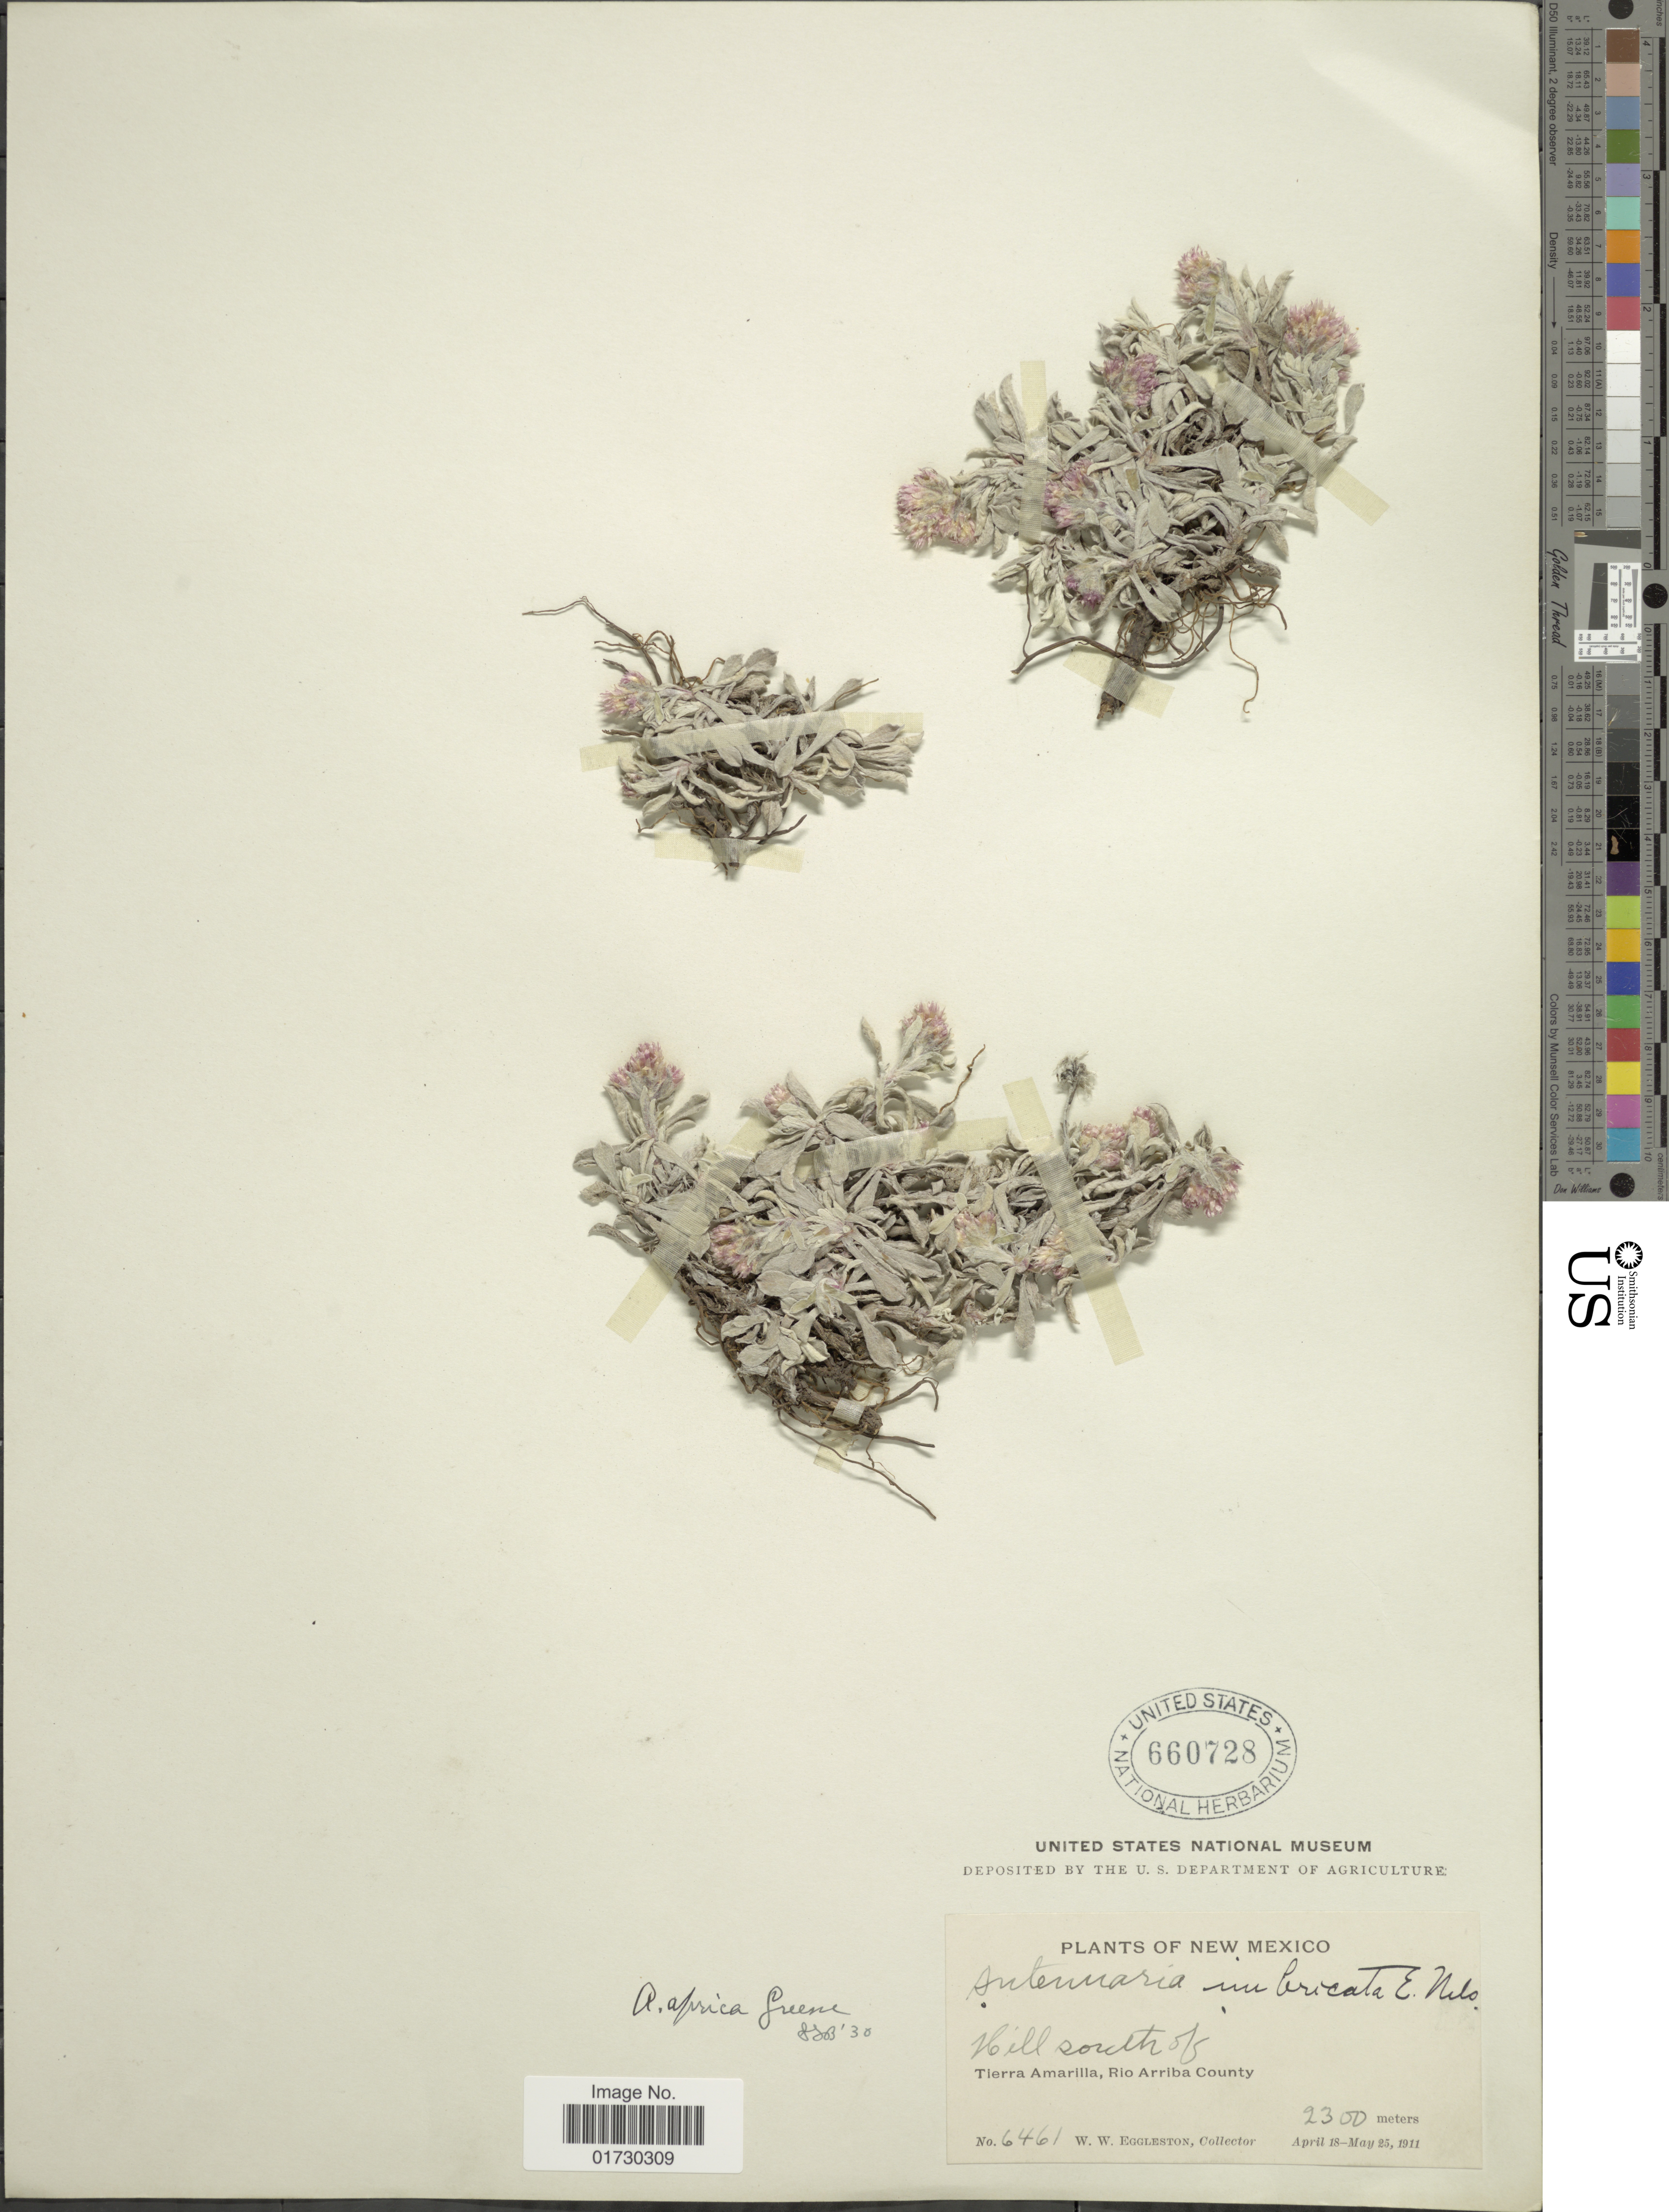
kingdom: Plantae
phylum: Tracheophyta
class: Magnoliopsida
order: Asterales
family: Asteraceae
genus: Antennaria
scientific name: Antennaria aprica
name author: Greene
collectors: W. W. Eggleston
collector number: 6461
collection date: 1911-04-18/1911-05-25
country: United States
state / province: New Mexico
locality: Hill south of Tierra Amarilla, Rio Arriba County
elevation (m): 2300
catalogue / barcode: US 660728